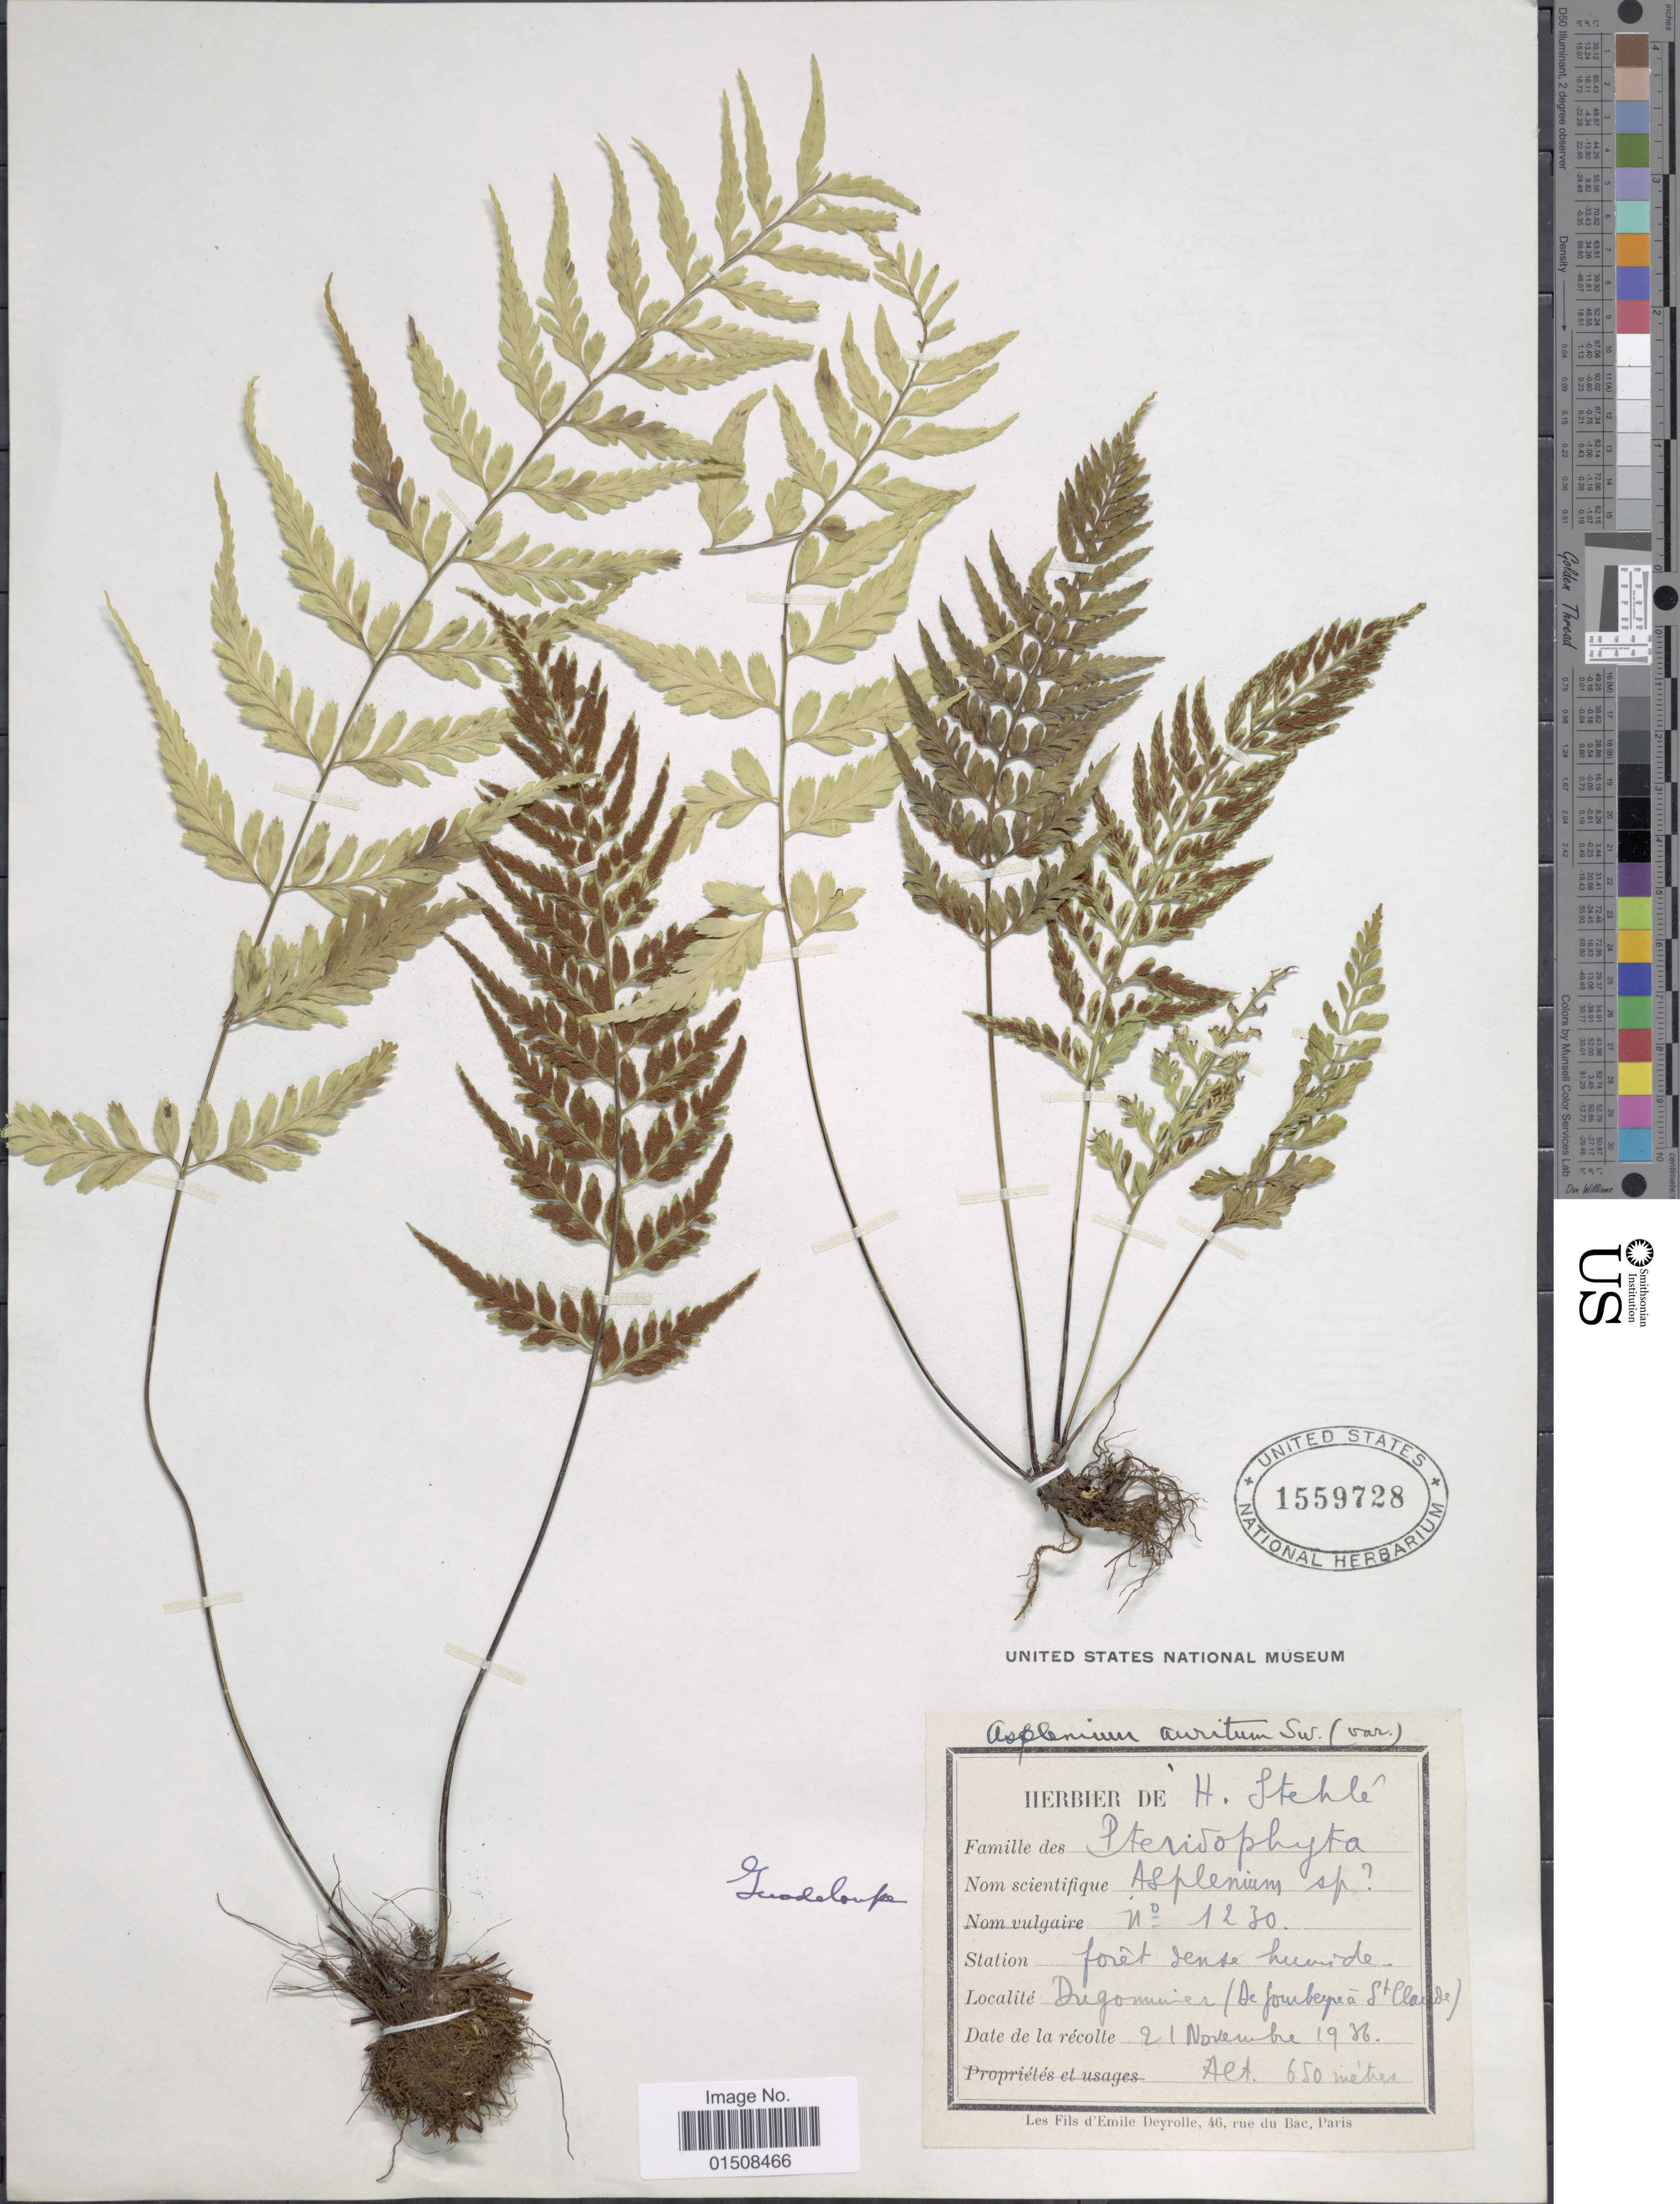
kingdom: Plantae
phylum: Tracheophyta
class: Polypodiopsida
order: Polypodiales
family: Aspleniaceae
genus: Asplenium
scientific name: Asplenium auritum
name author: Sw.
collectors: ex herb. H. Stehlé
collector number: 1230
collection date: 1936-11-21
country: Guadeloupe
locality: Duggomier (de foubeyao St. Claude)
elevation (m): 650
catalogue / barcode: US 1559728